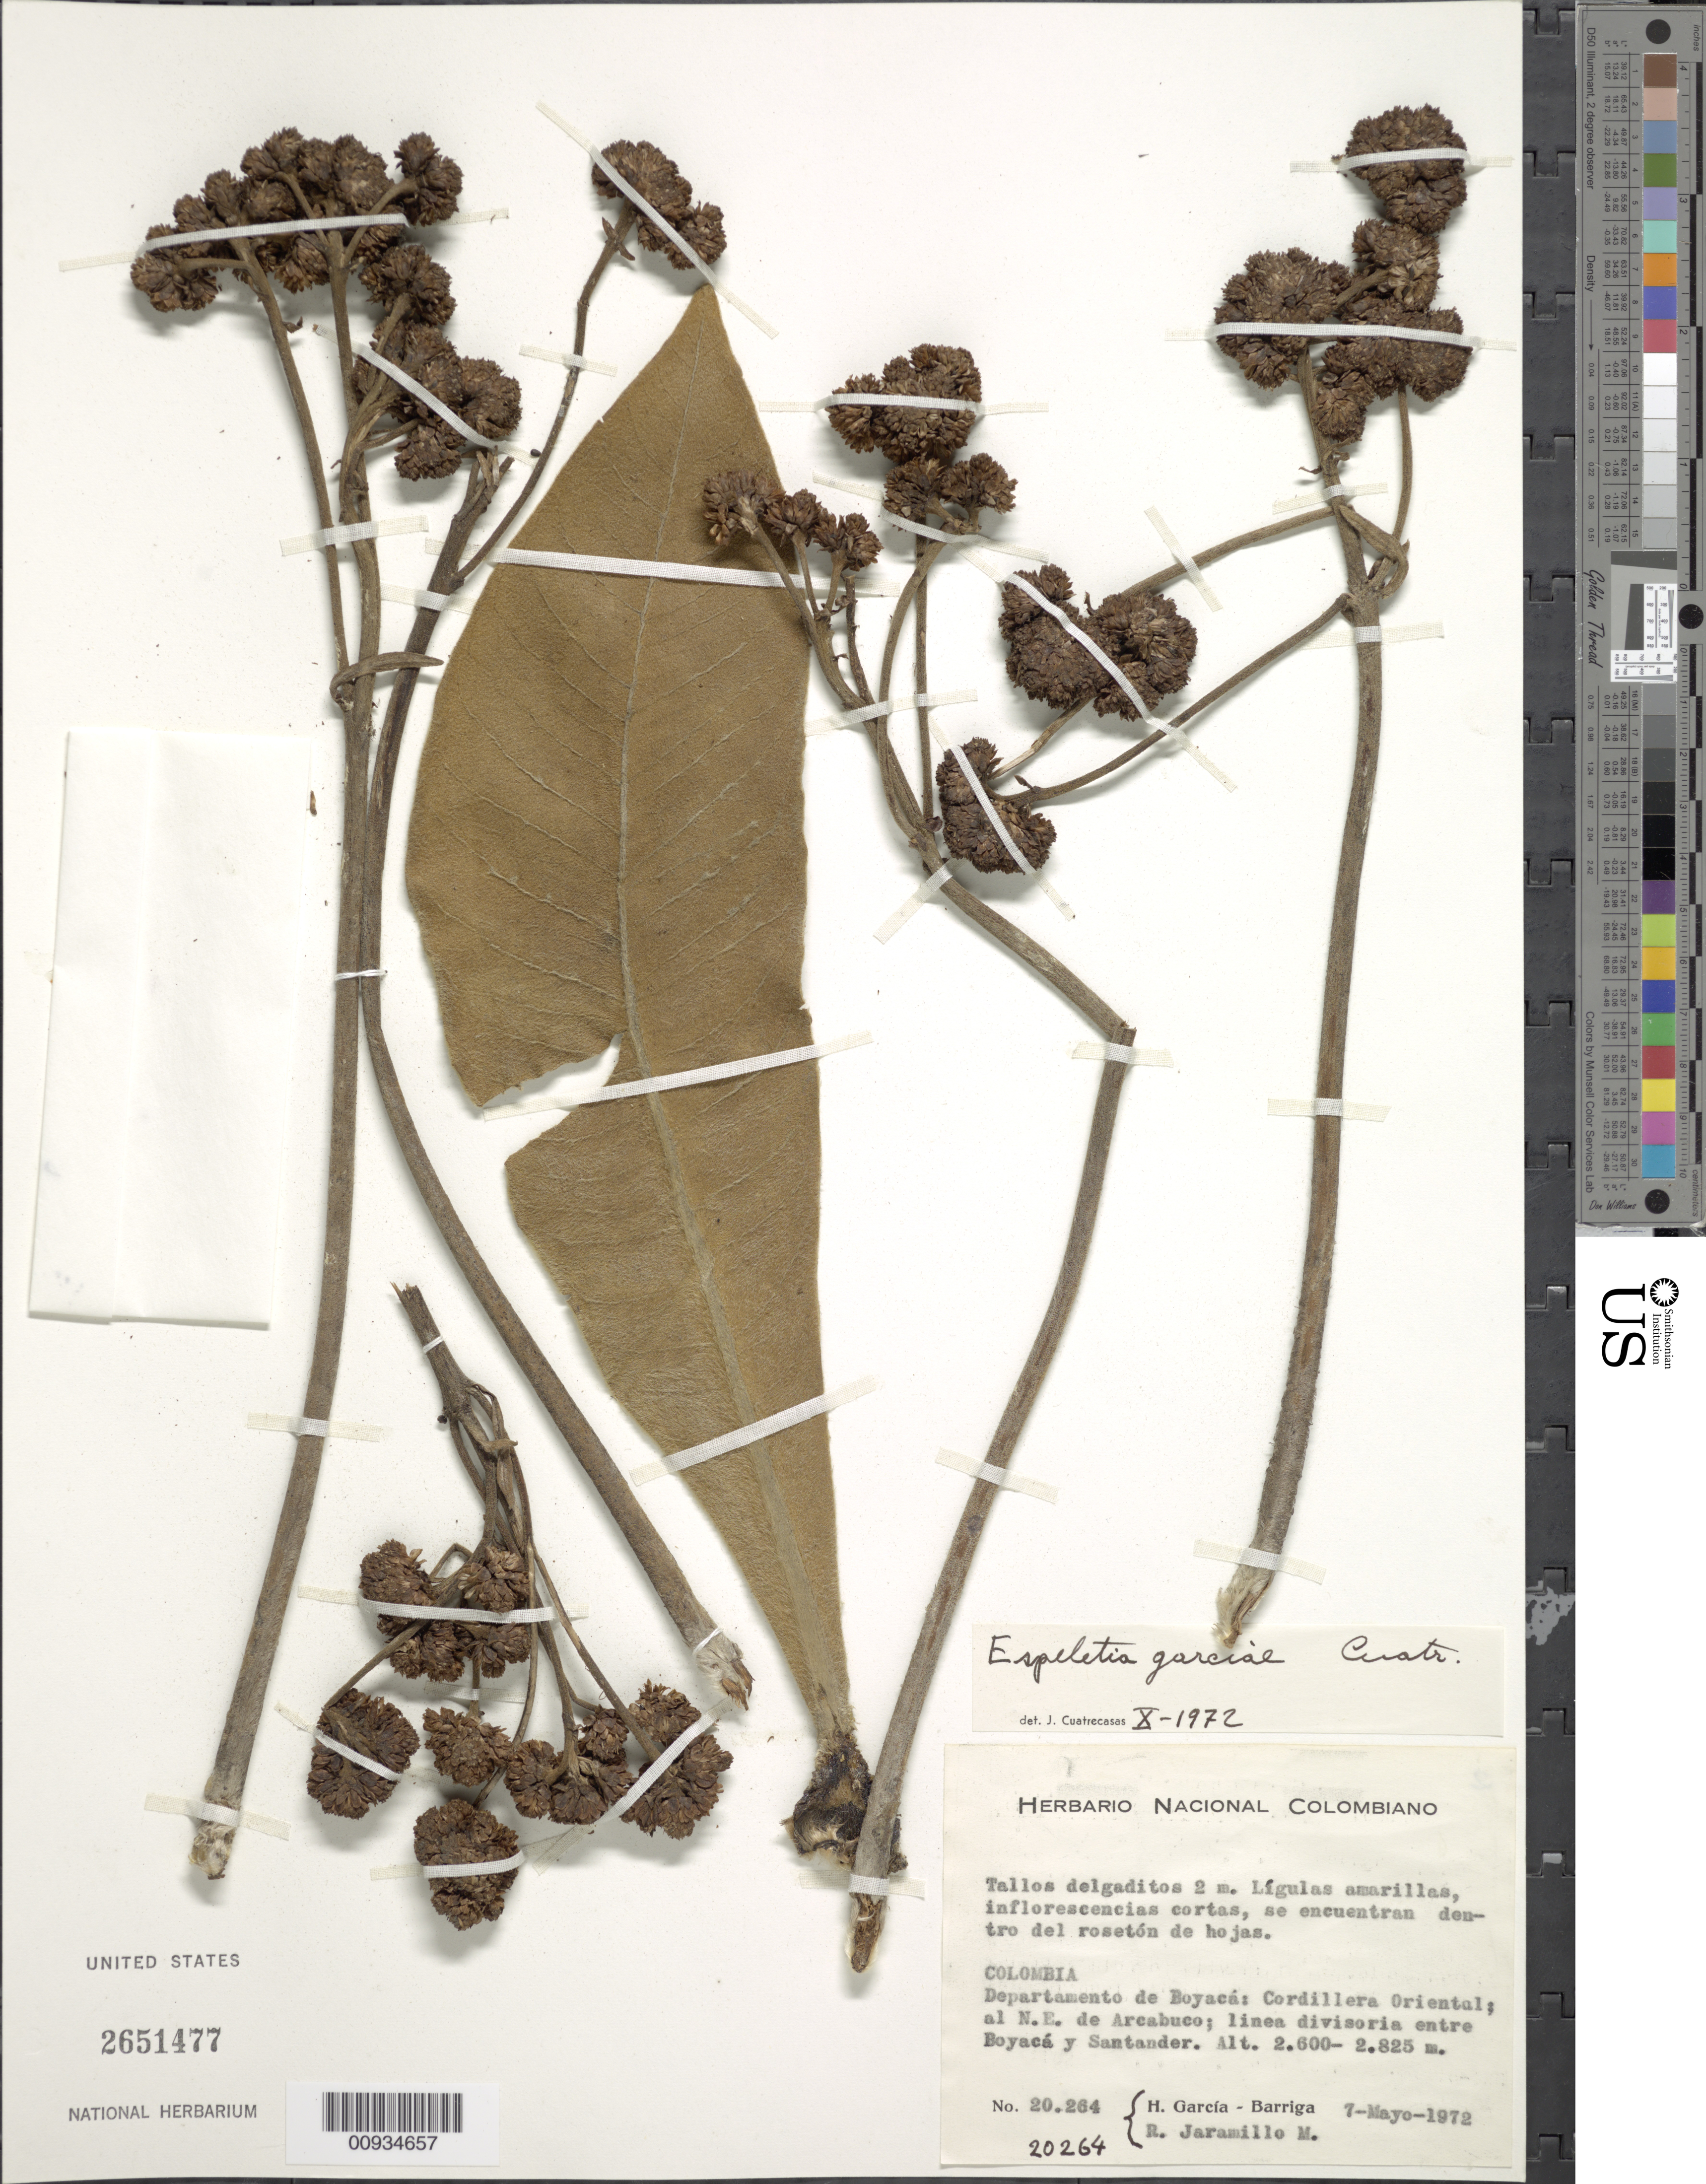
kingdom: Plantae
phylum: Tracheophyta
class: Magnoliopsida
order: Asterales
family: Asteraceae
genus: Espeletiopsis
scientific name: Espeletiopsis garciae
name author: (Cuatrec.) Cuatrec.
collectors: H. García Barriga & R. Jaramillo M.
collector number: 20264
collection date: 1972-05-07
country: Colombia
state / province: Boyacá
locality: Al NE de Arcabuco, línea divisoria entre Boyacá y Santander, Cordillera Oriental.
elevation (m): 2600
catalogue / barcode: US 2651477